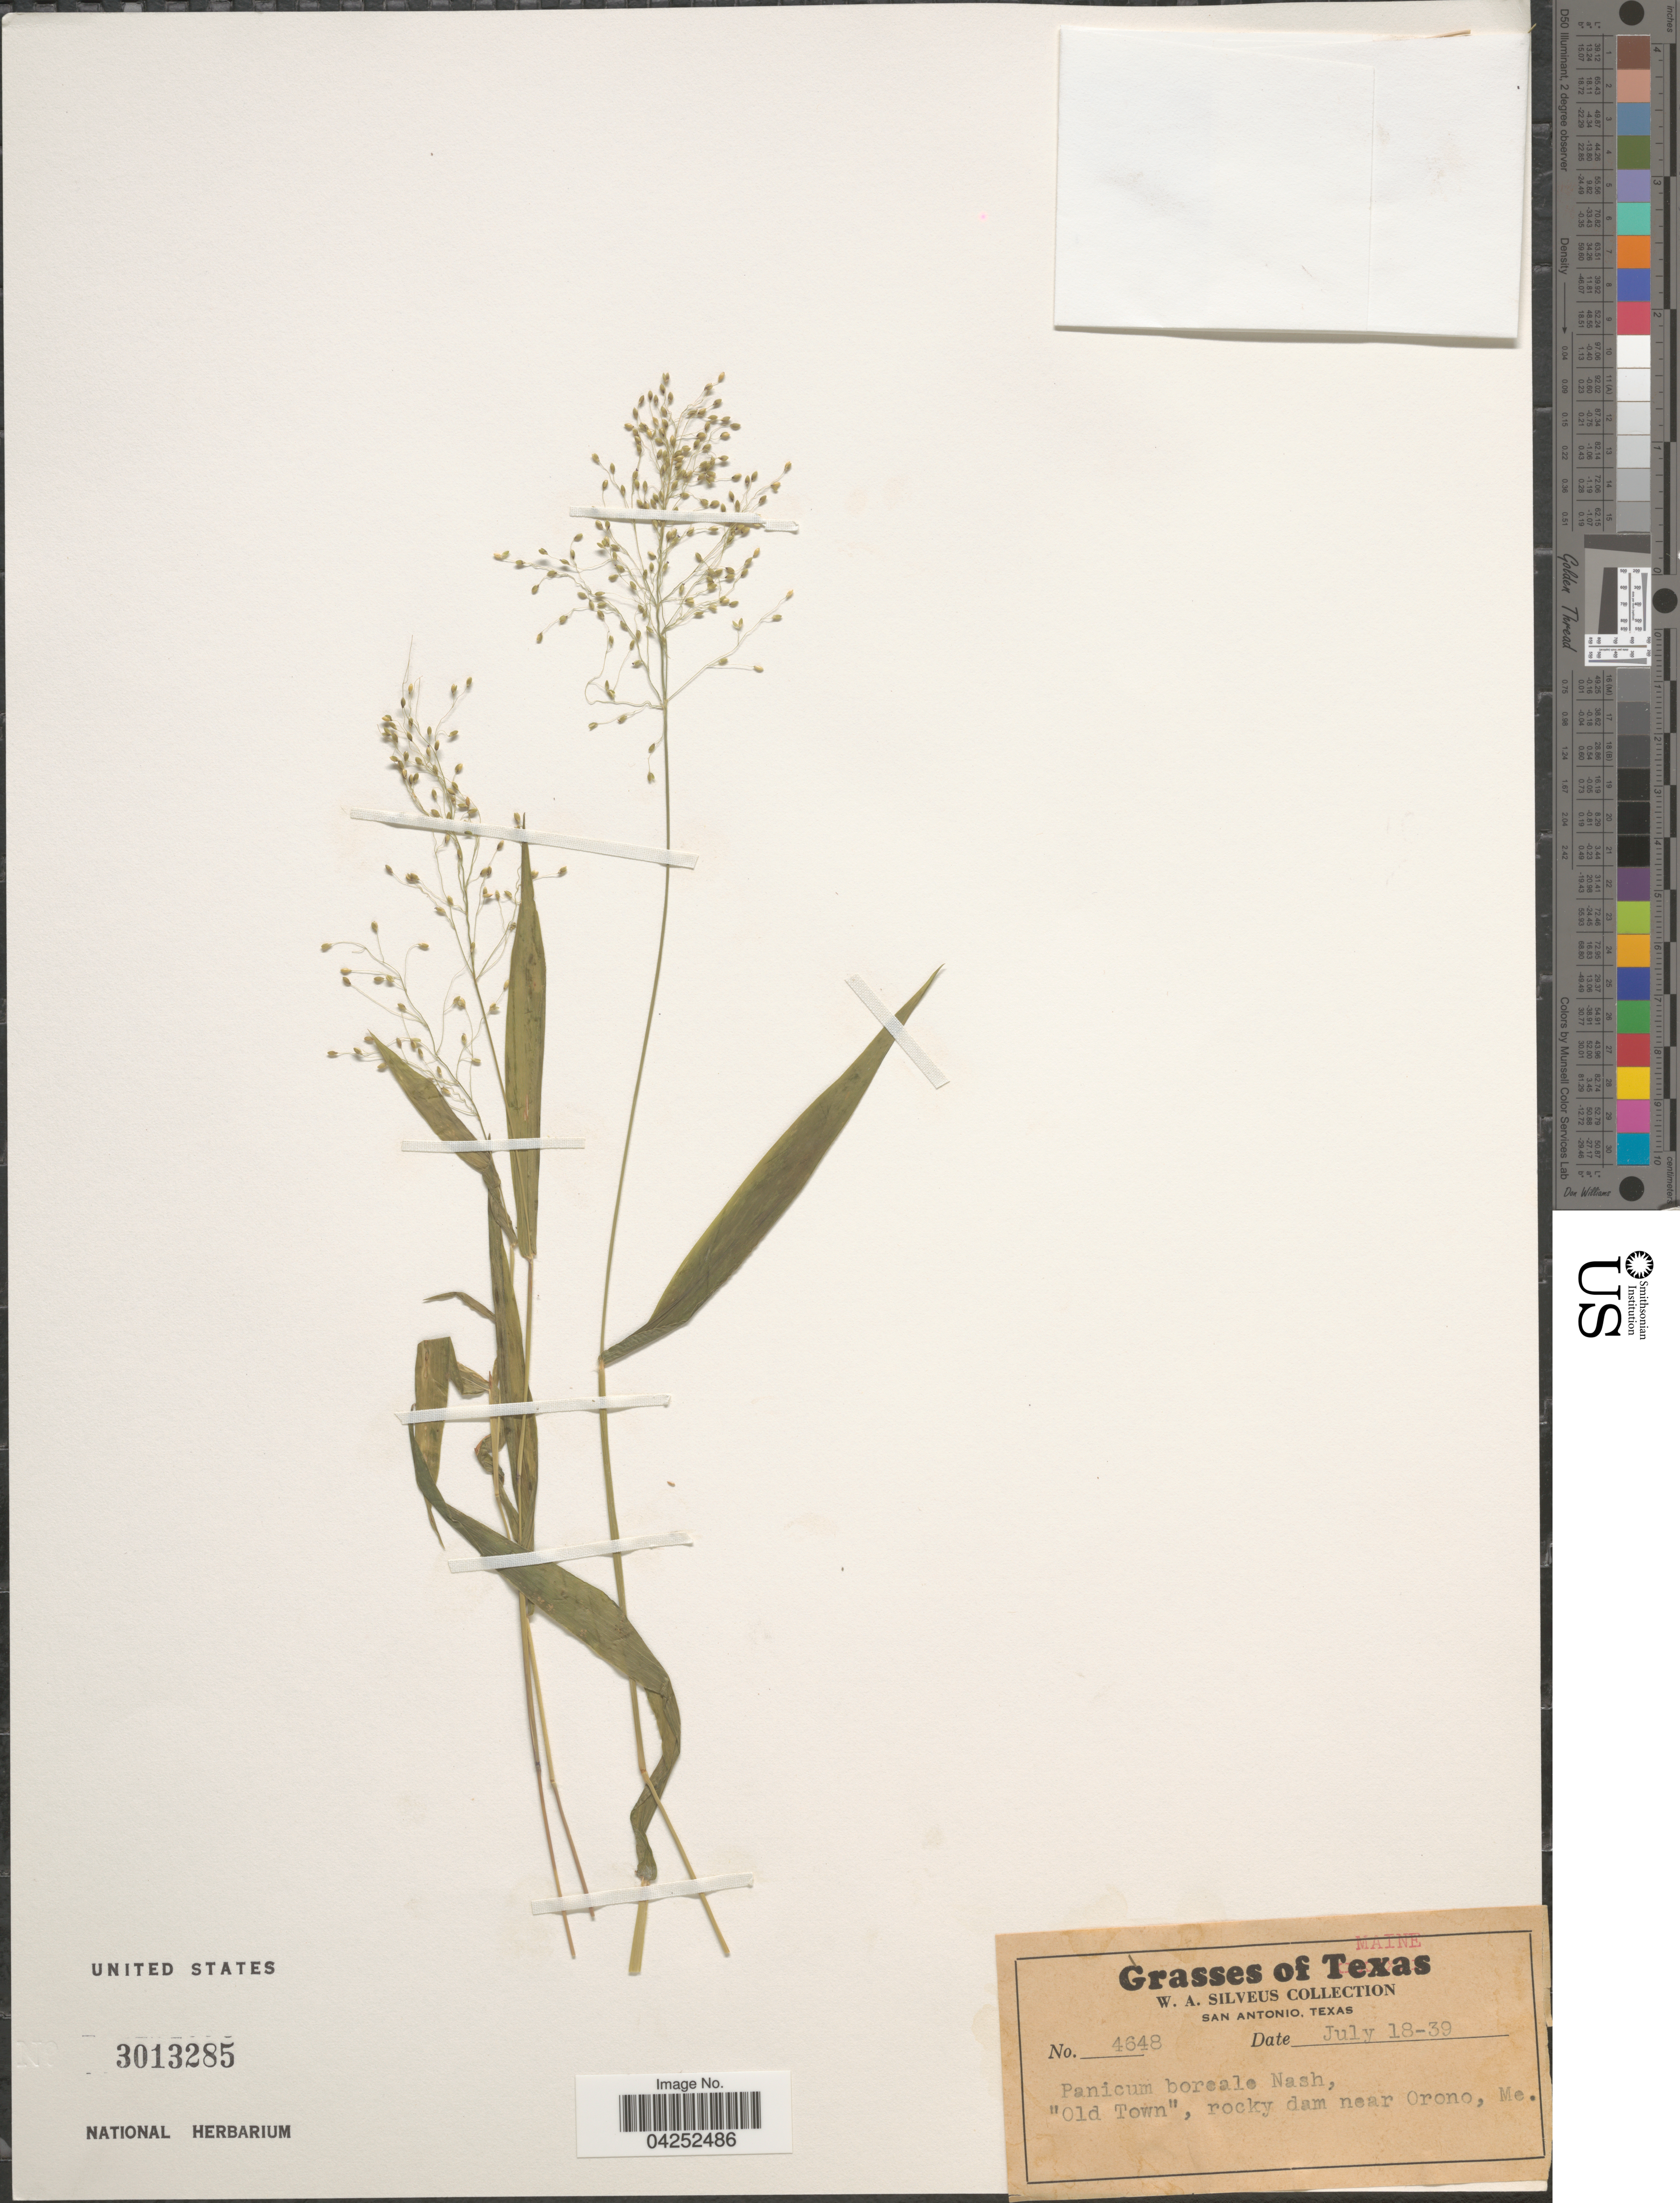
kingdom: Plantae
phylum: Tracheophyta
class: Liliopsida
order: Poales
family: Poaceae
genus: Dichanthelium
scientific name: Dichanthelium boreale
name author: (Nash) Freckmann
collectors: W. Silveus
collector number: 4648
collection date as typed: Transcribed d/m/y: 18/7/39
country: United States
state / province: Maine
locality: Old Town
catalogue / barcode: US 3013285